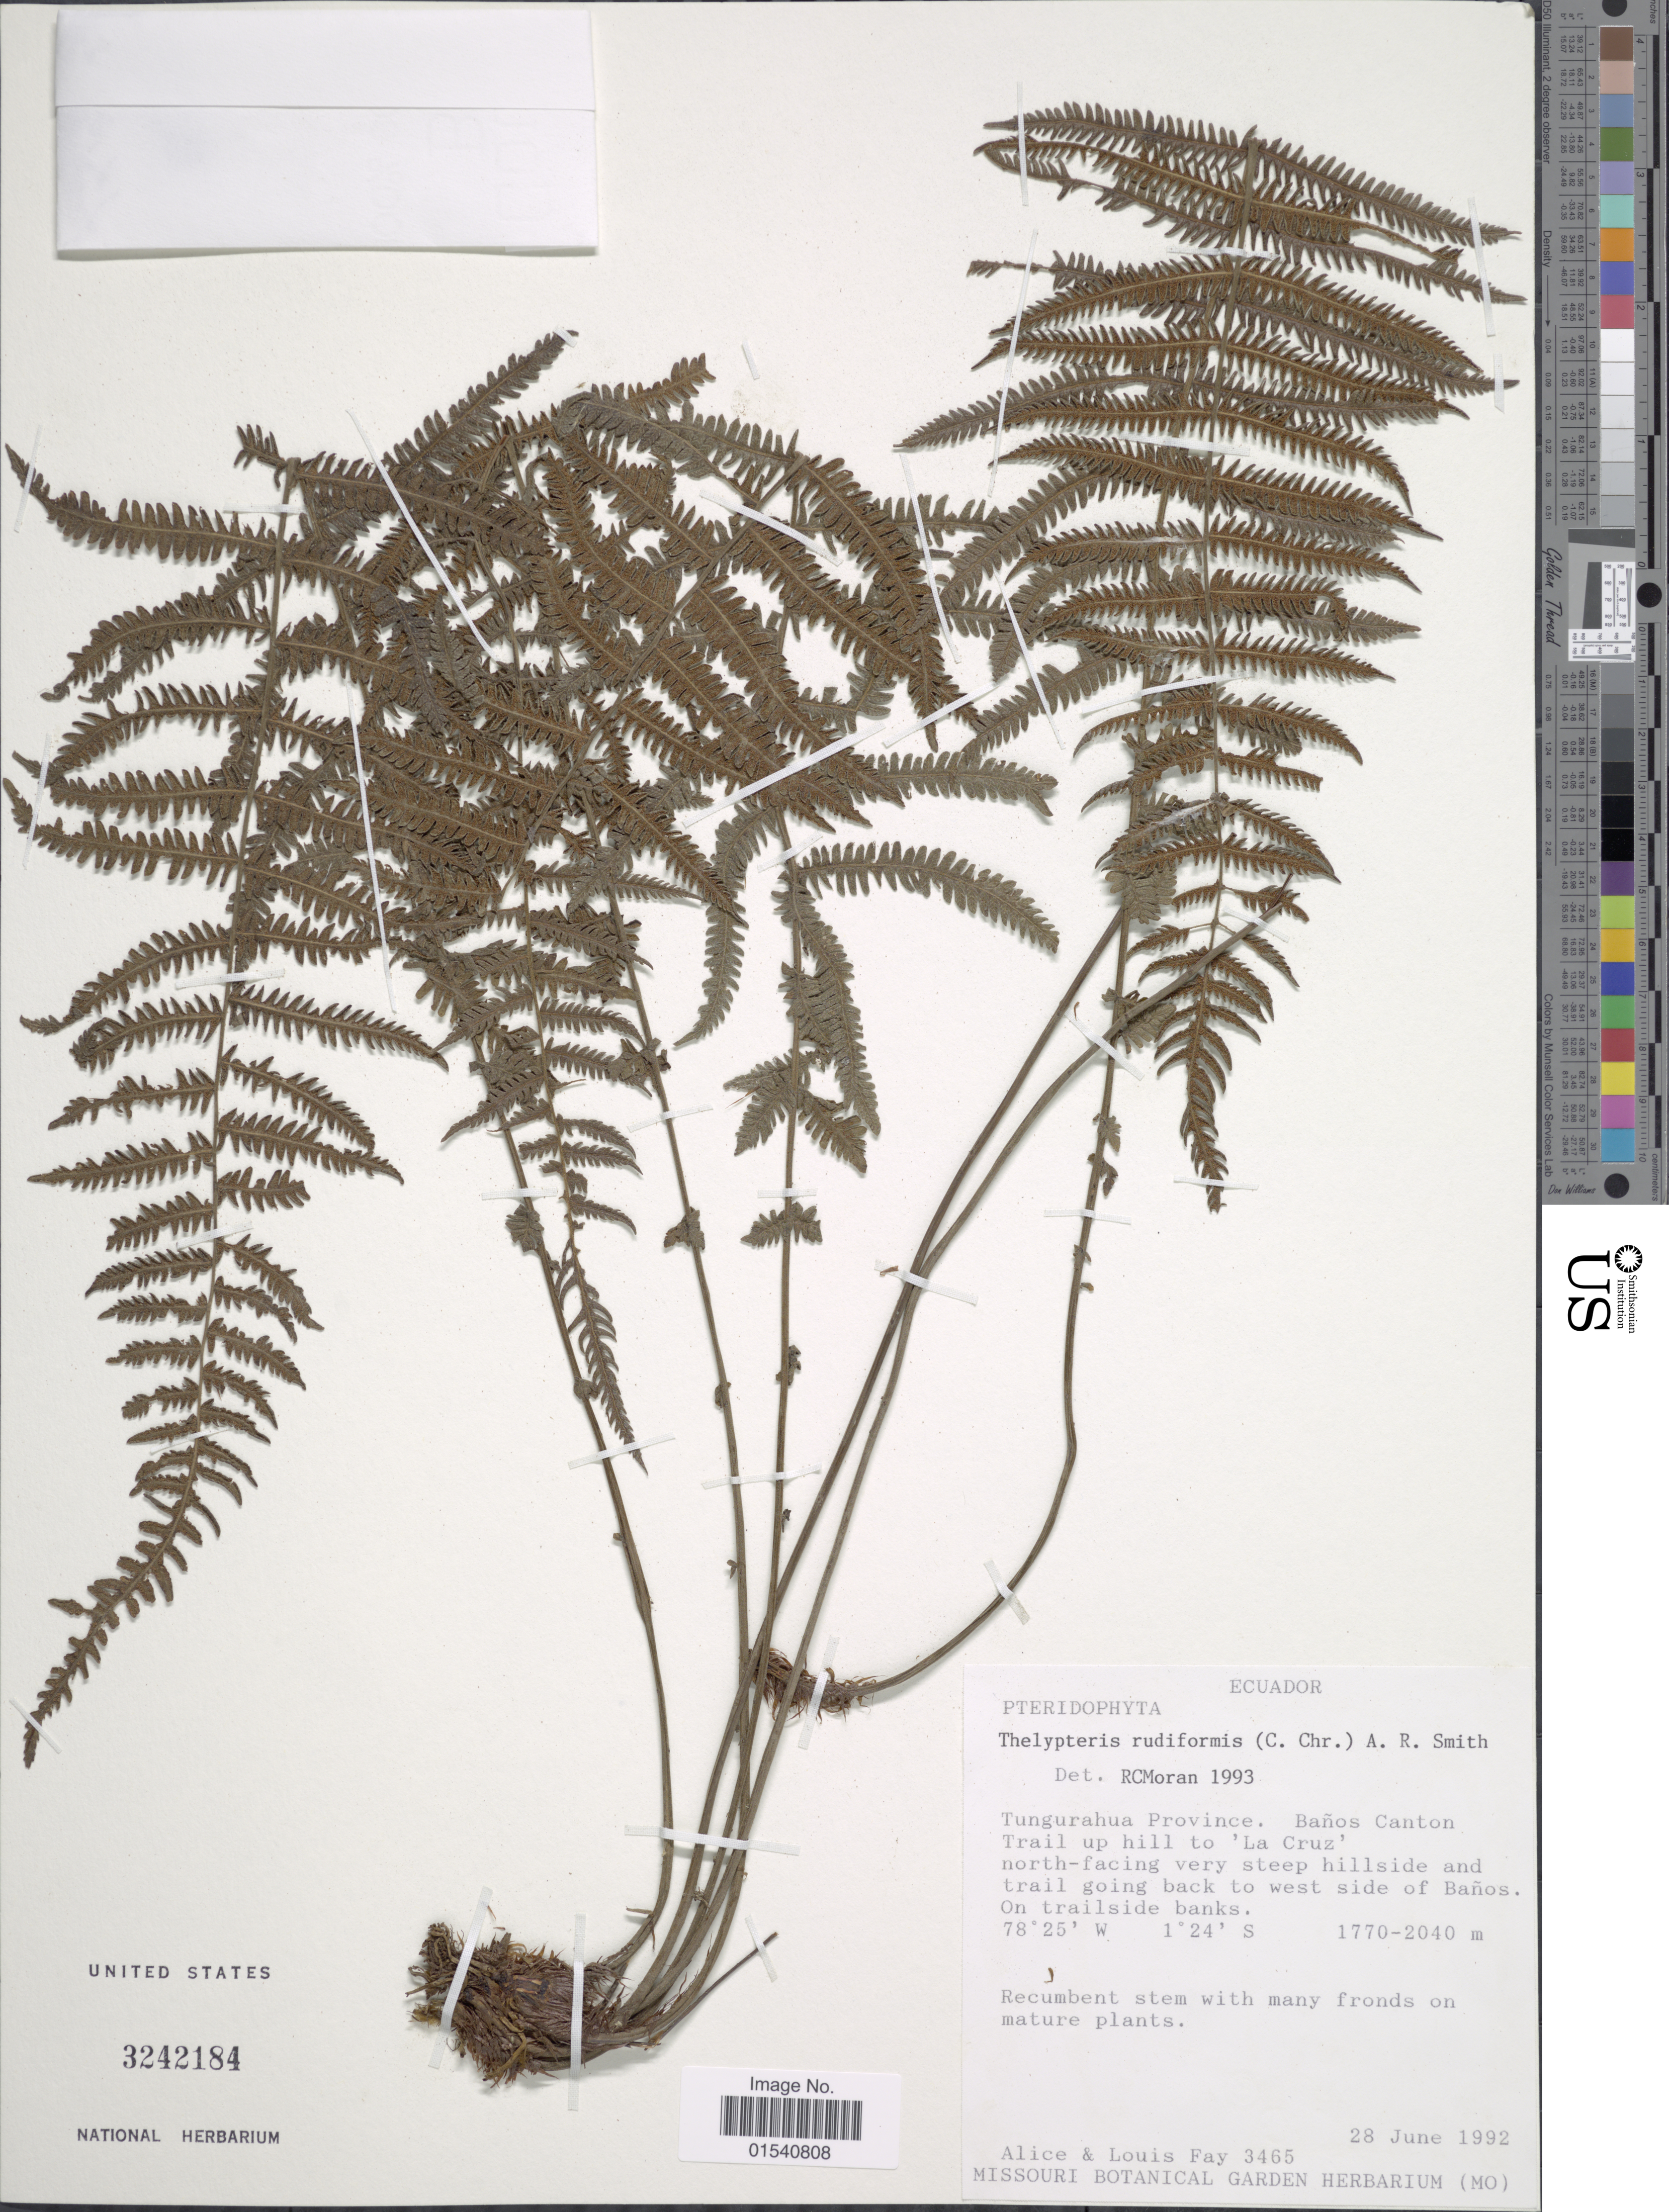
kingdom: Plantae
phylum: Tracheophyta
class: Polypodiopsida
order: Polypodiales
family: Thelypteridaceae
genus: Amauropelta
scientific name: Amauropelta rudiformis (C. Chr.) comb. nov., ined 2015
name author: (C. Chr.)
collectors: A. Fay & L. Fay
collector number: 3465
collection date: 1992-06-28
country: Ecuador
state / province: Tungurahua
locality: Baños Canton Trail up hill to 'La Cruz'north-facing very steep hillside and trail going back to west side of Baños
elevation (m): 1770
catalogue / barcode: US 3242184